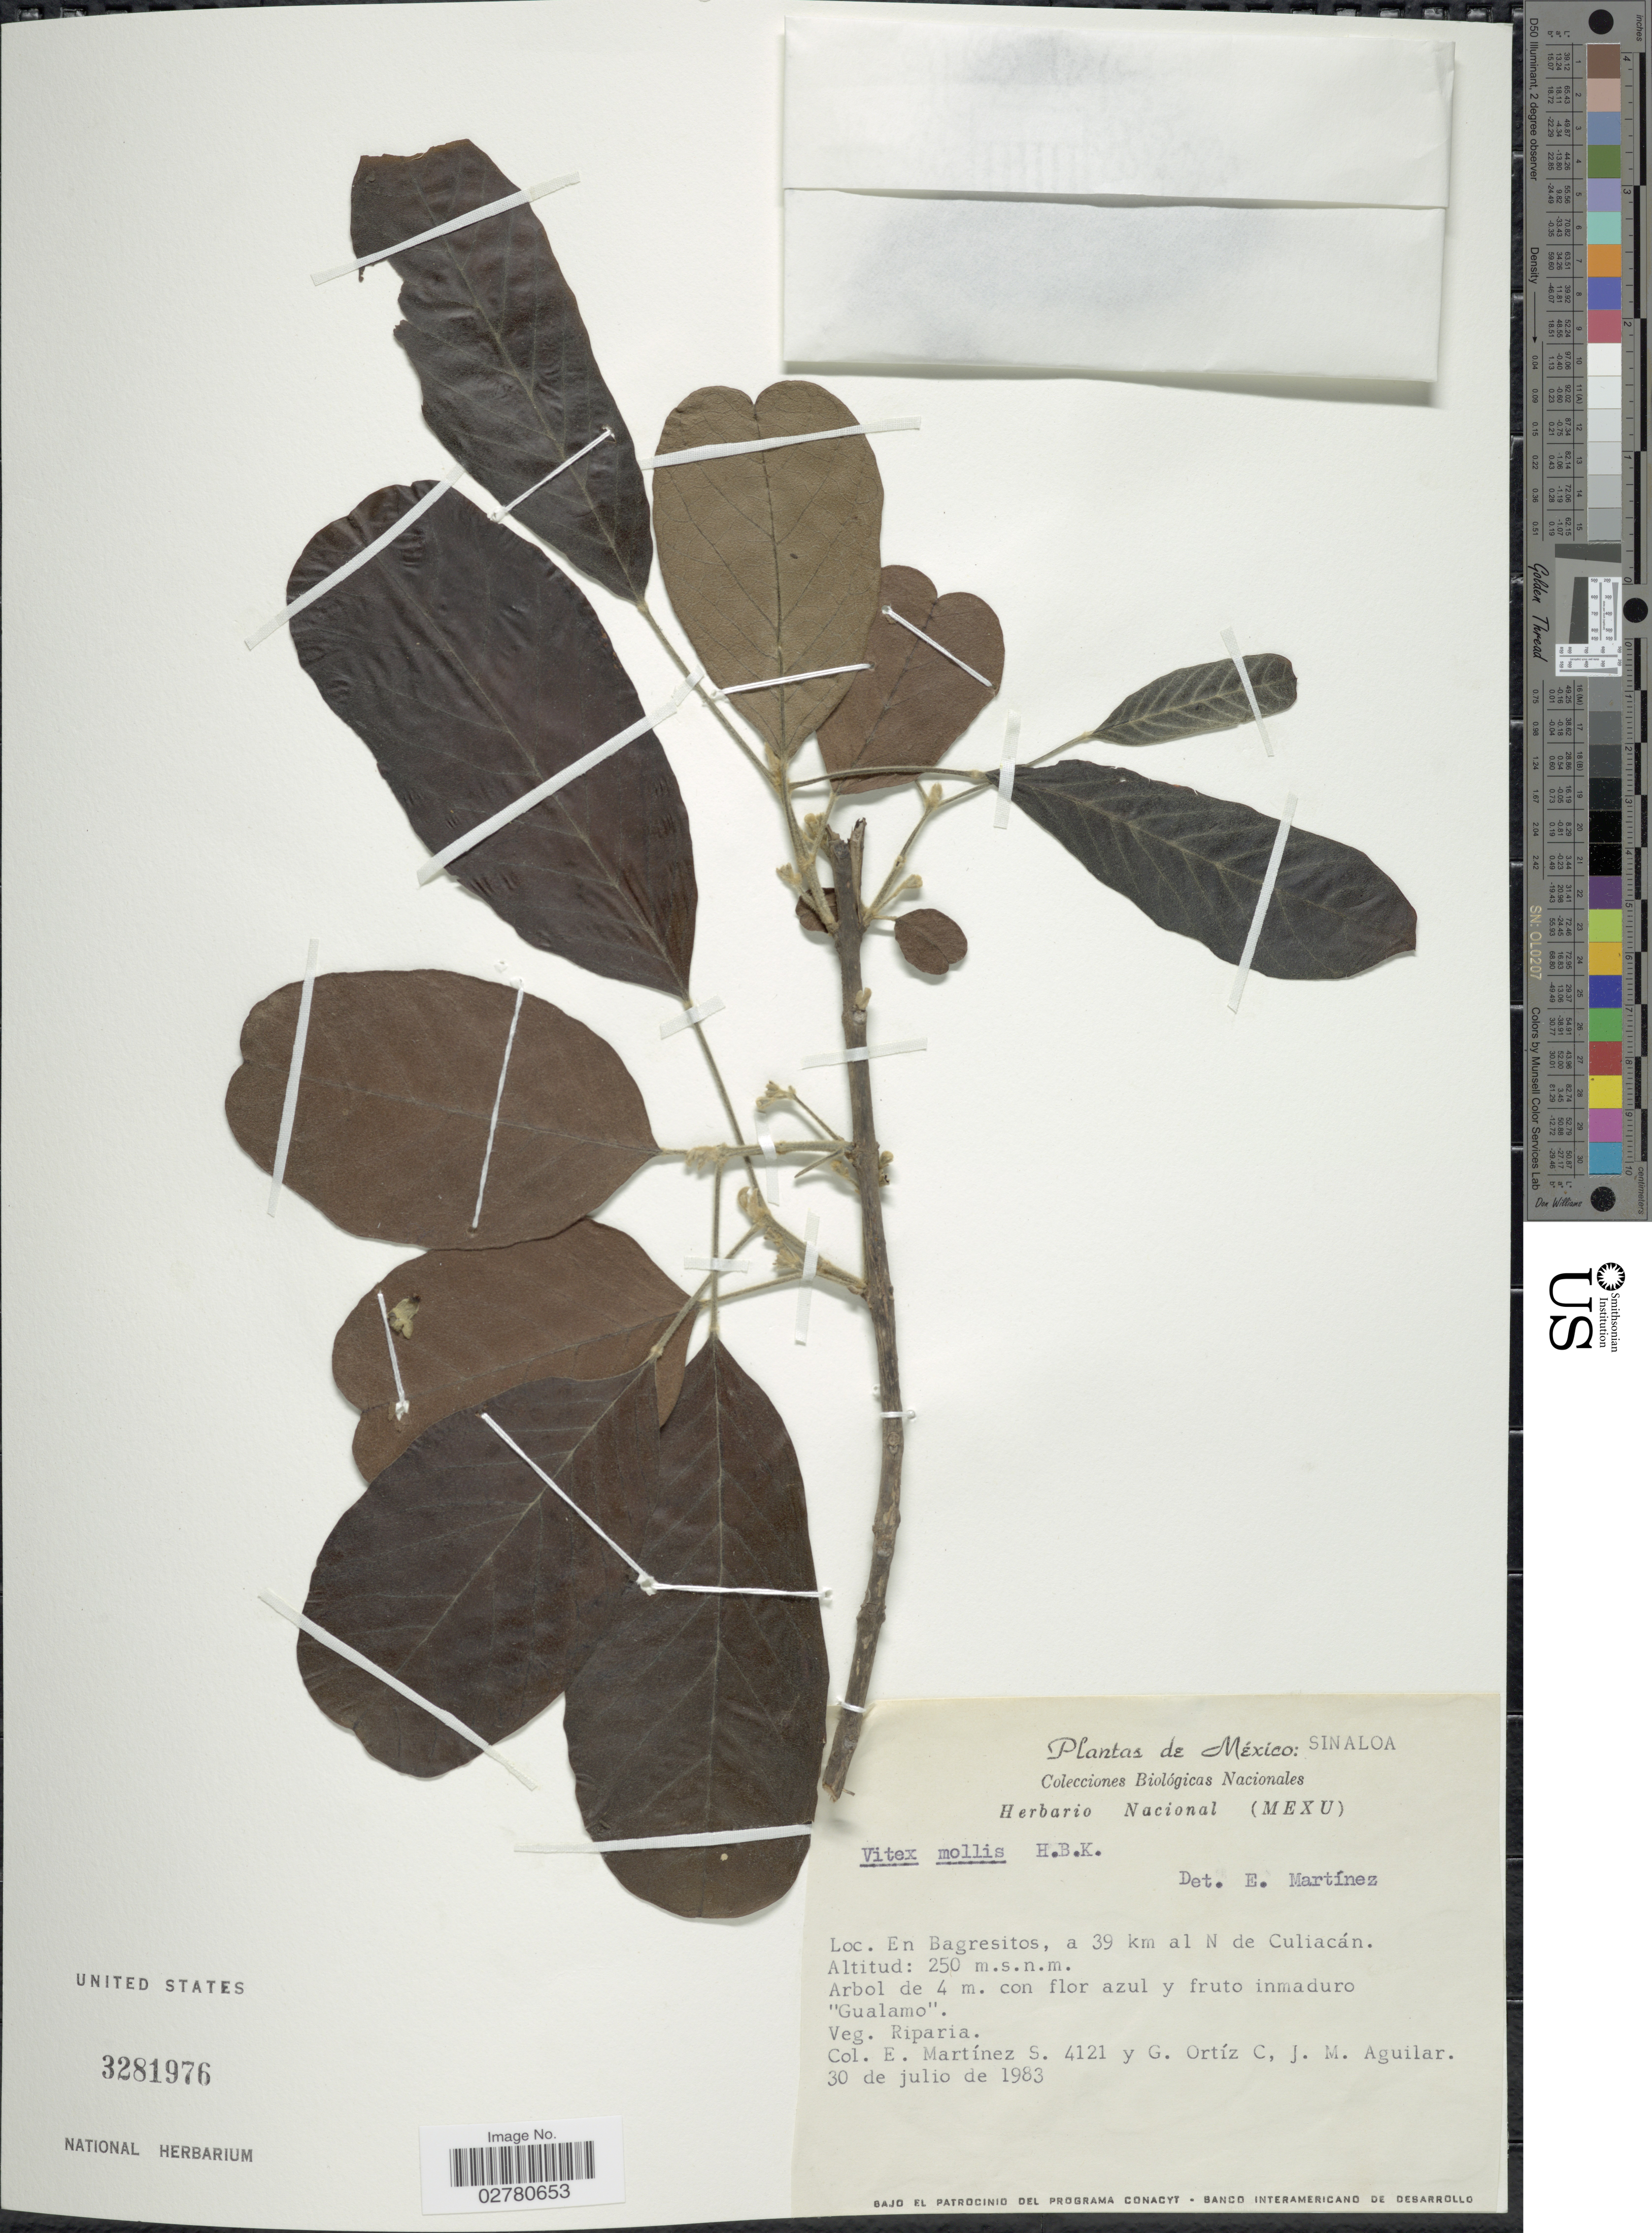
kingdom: Plantae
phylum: Tracheophyta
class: Magnoliopsida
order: Lamiales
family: Lamiaceae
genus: Vitex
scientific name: Vitex mollis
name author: Kunth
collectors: E. M. Martínez S., Ortíz C., G. & J. Aguilar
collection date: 1983-07-30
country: Mexico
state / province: Sinaloa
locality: En Bagresitos, a 39 km al N de Culiacán.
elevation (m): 250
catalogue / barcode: US 3281976